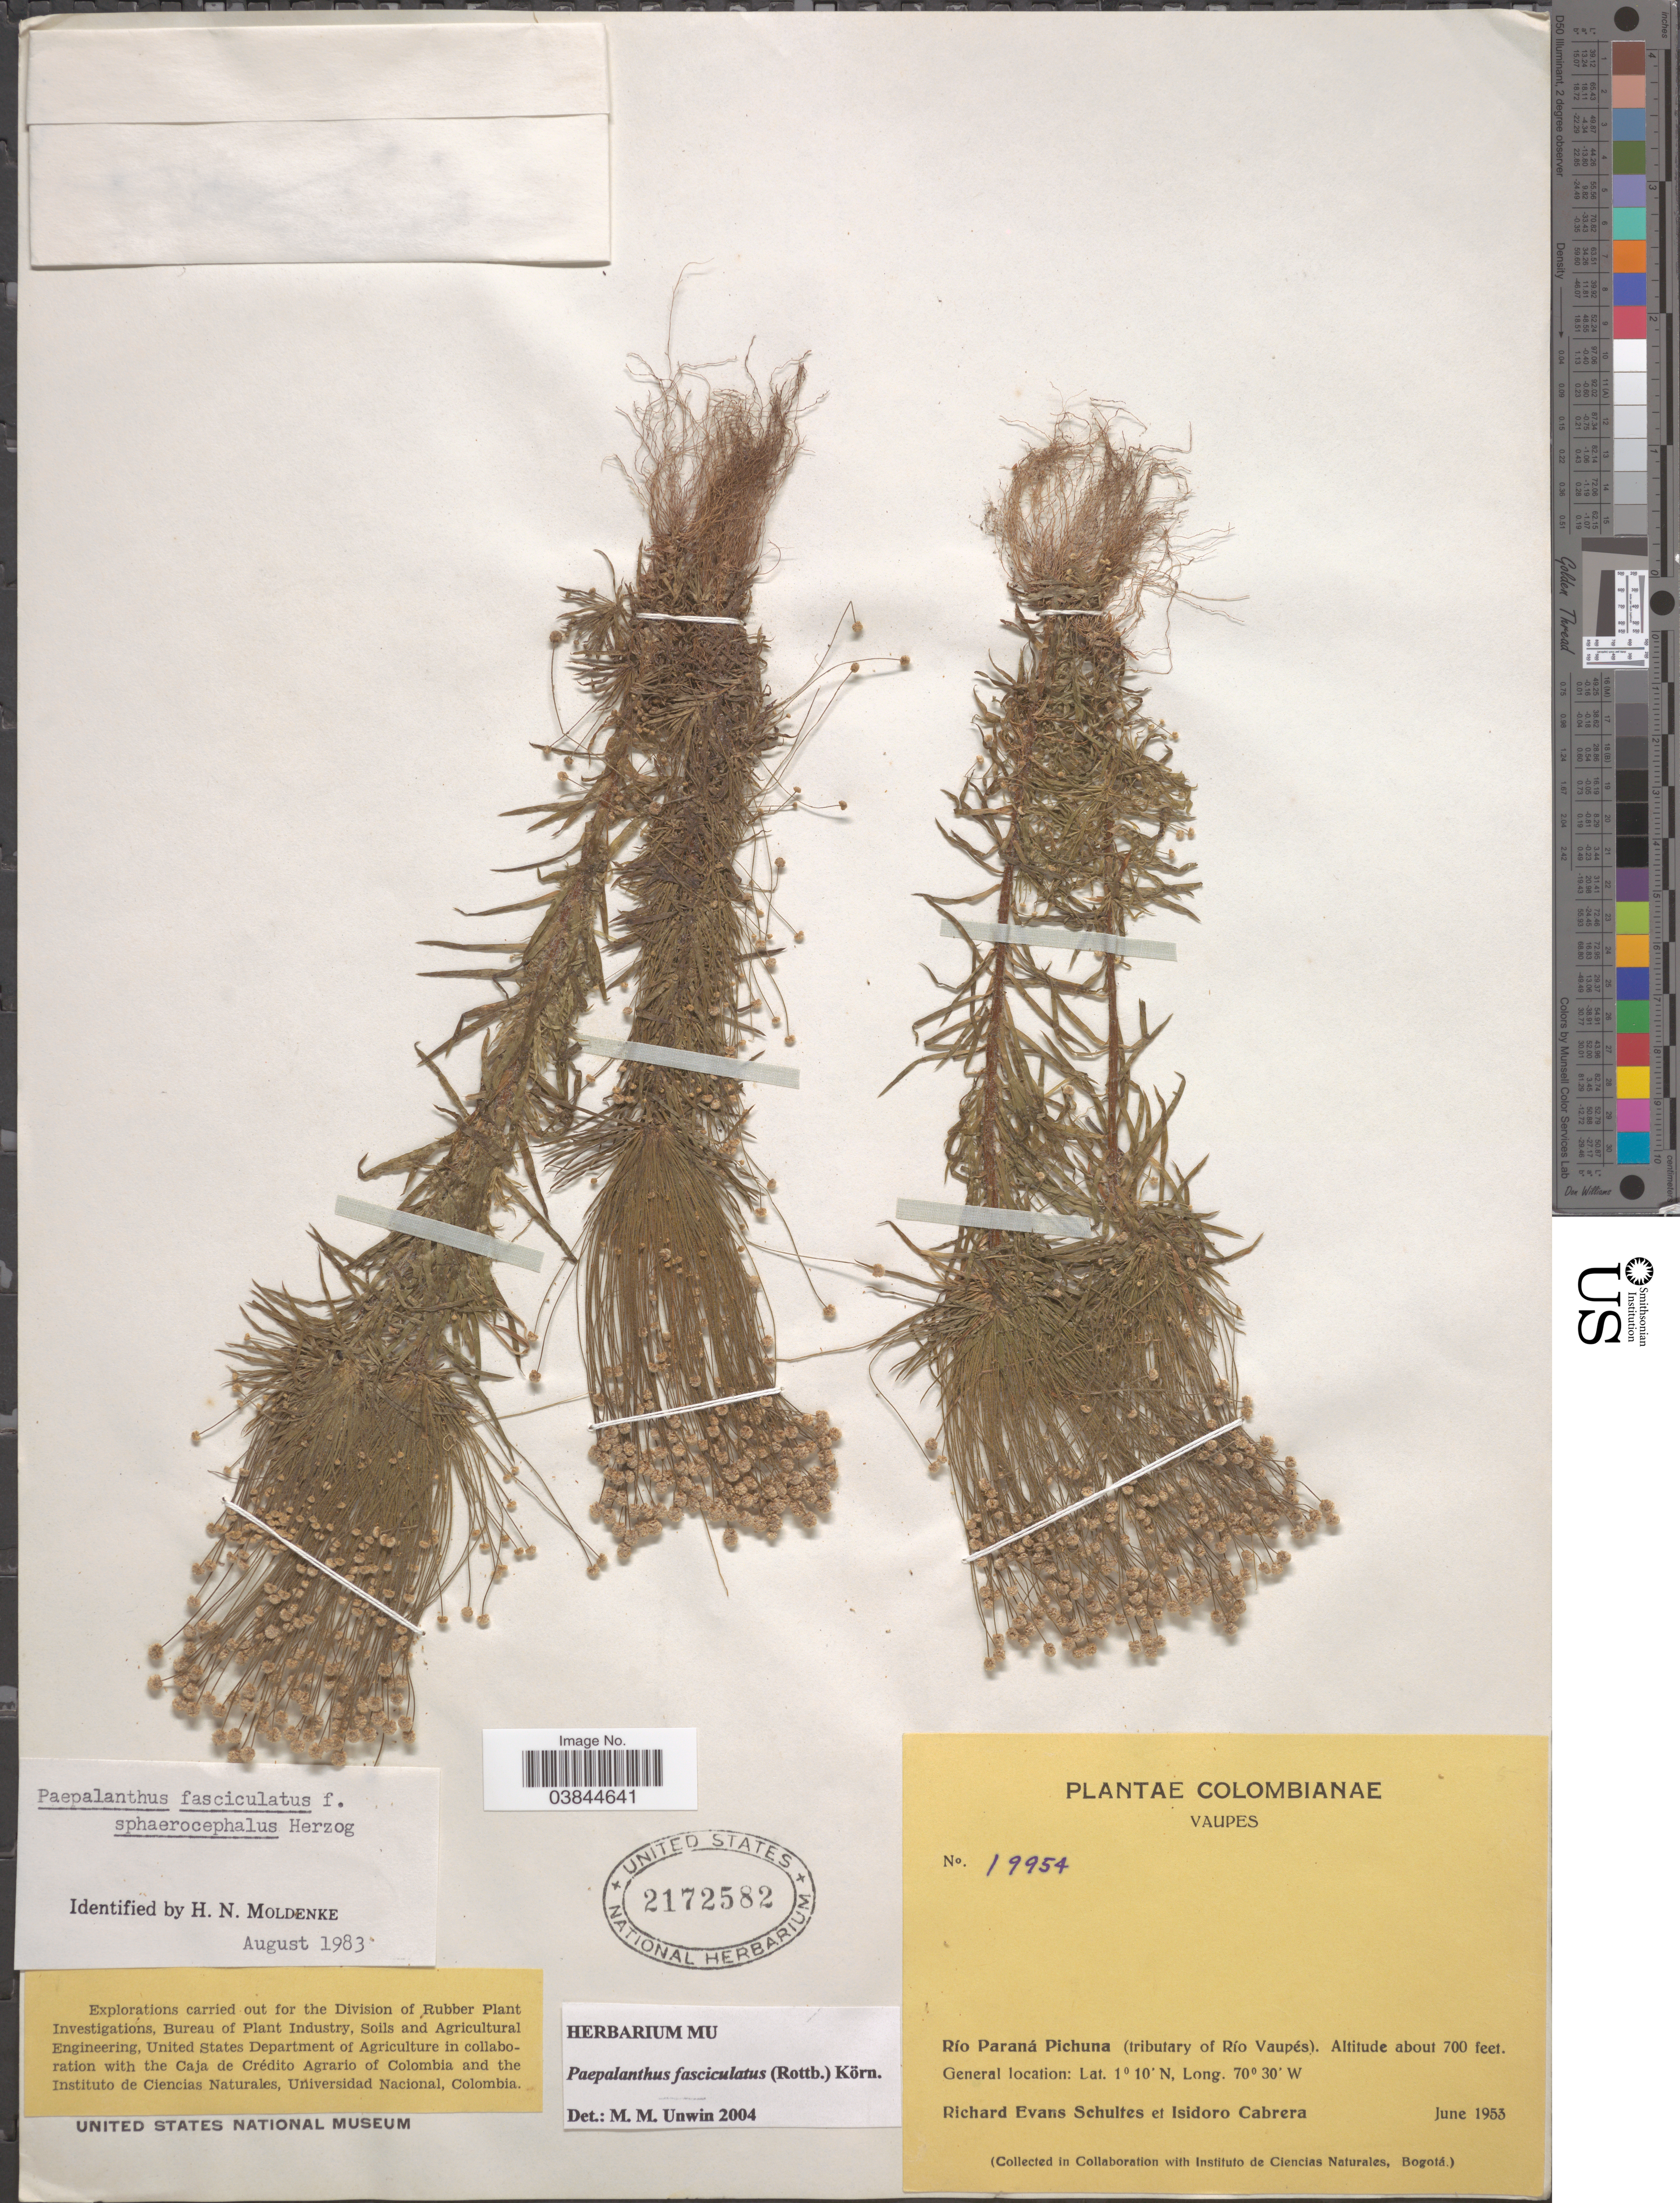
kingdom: Plantae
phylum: Tracheophyta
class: Liliopsida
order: Poales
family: Eriocaulaceae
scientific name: Giuliettia fasciculata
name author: (Rottb.) Andrino & Sano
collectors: R. E. Schultes & I. Cabrera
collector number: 19954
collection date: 1953-06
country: Colombia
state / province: Vaupés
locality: Río Paraná Pichuna (tributary of Río Vaupés).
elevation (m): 213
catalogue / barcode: US 2172582